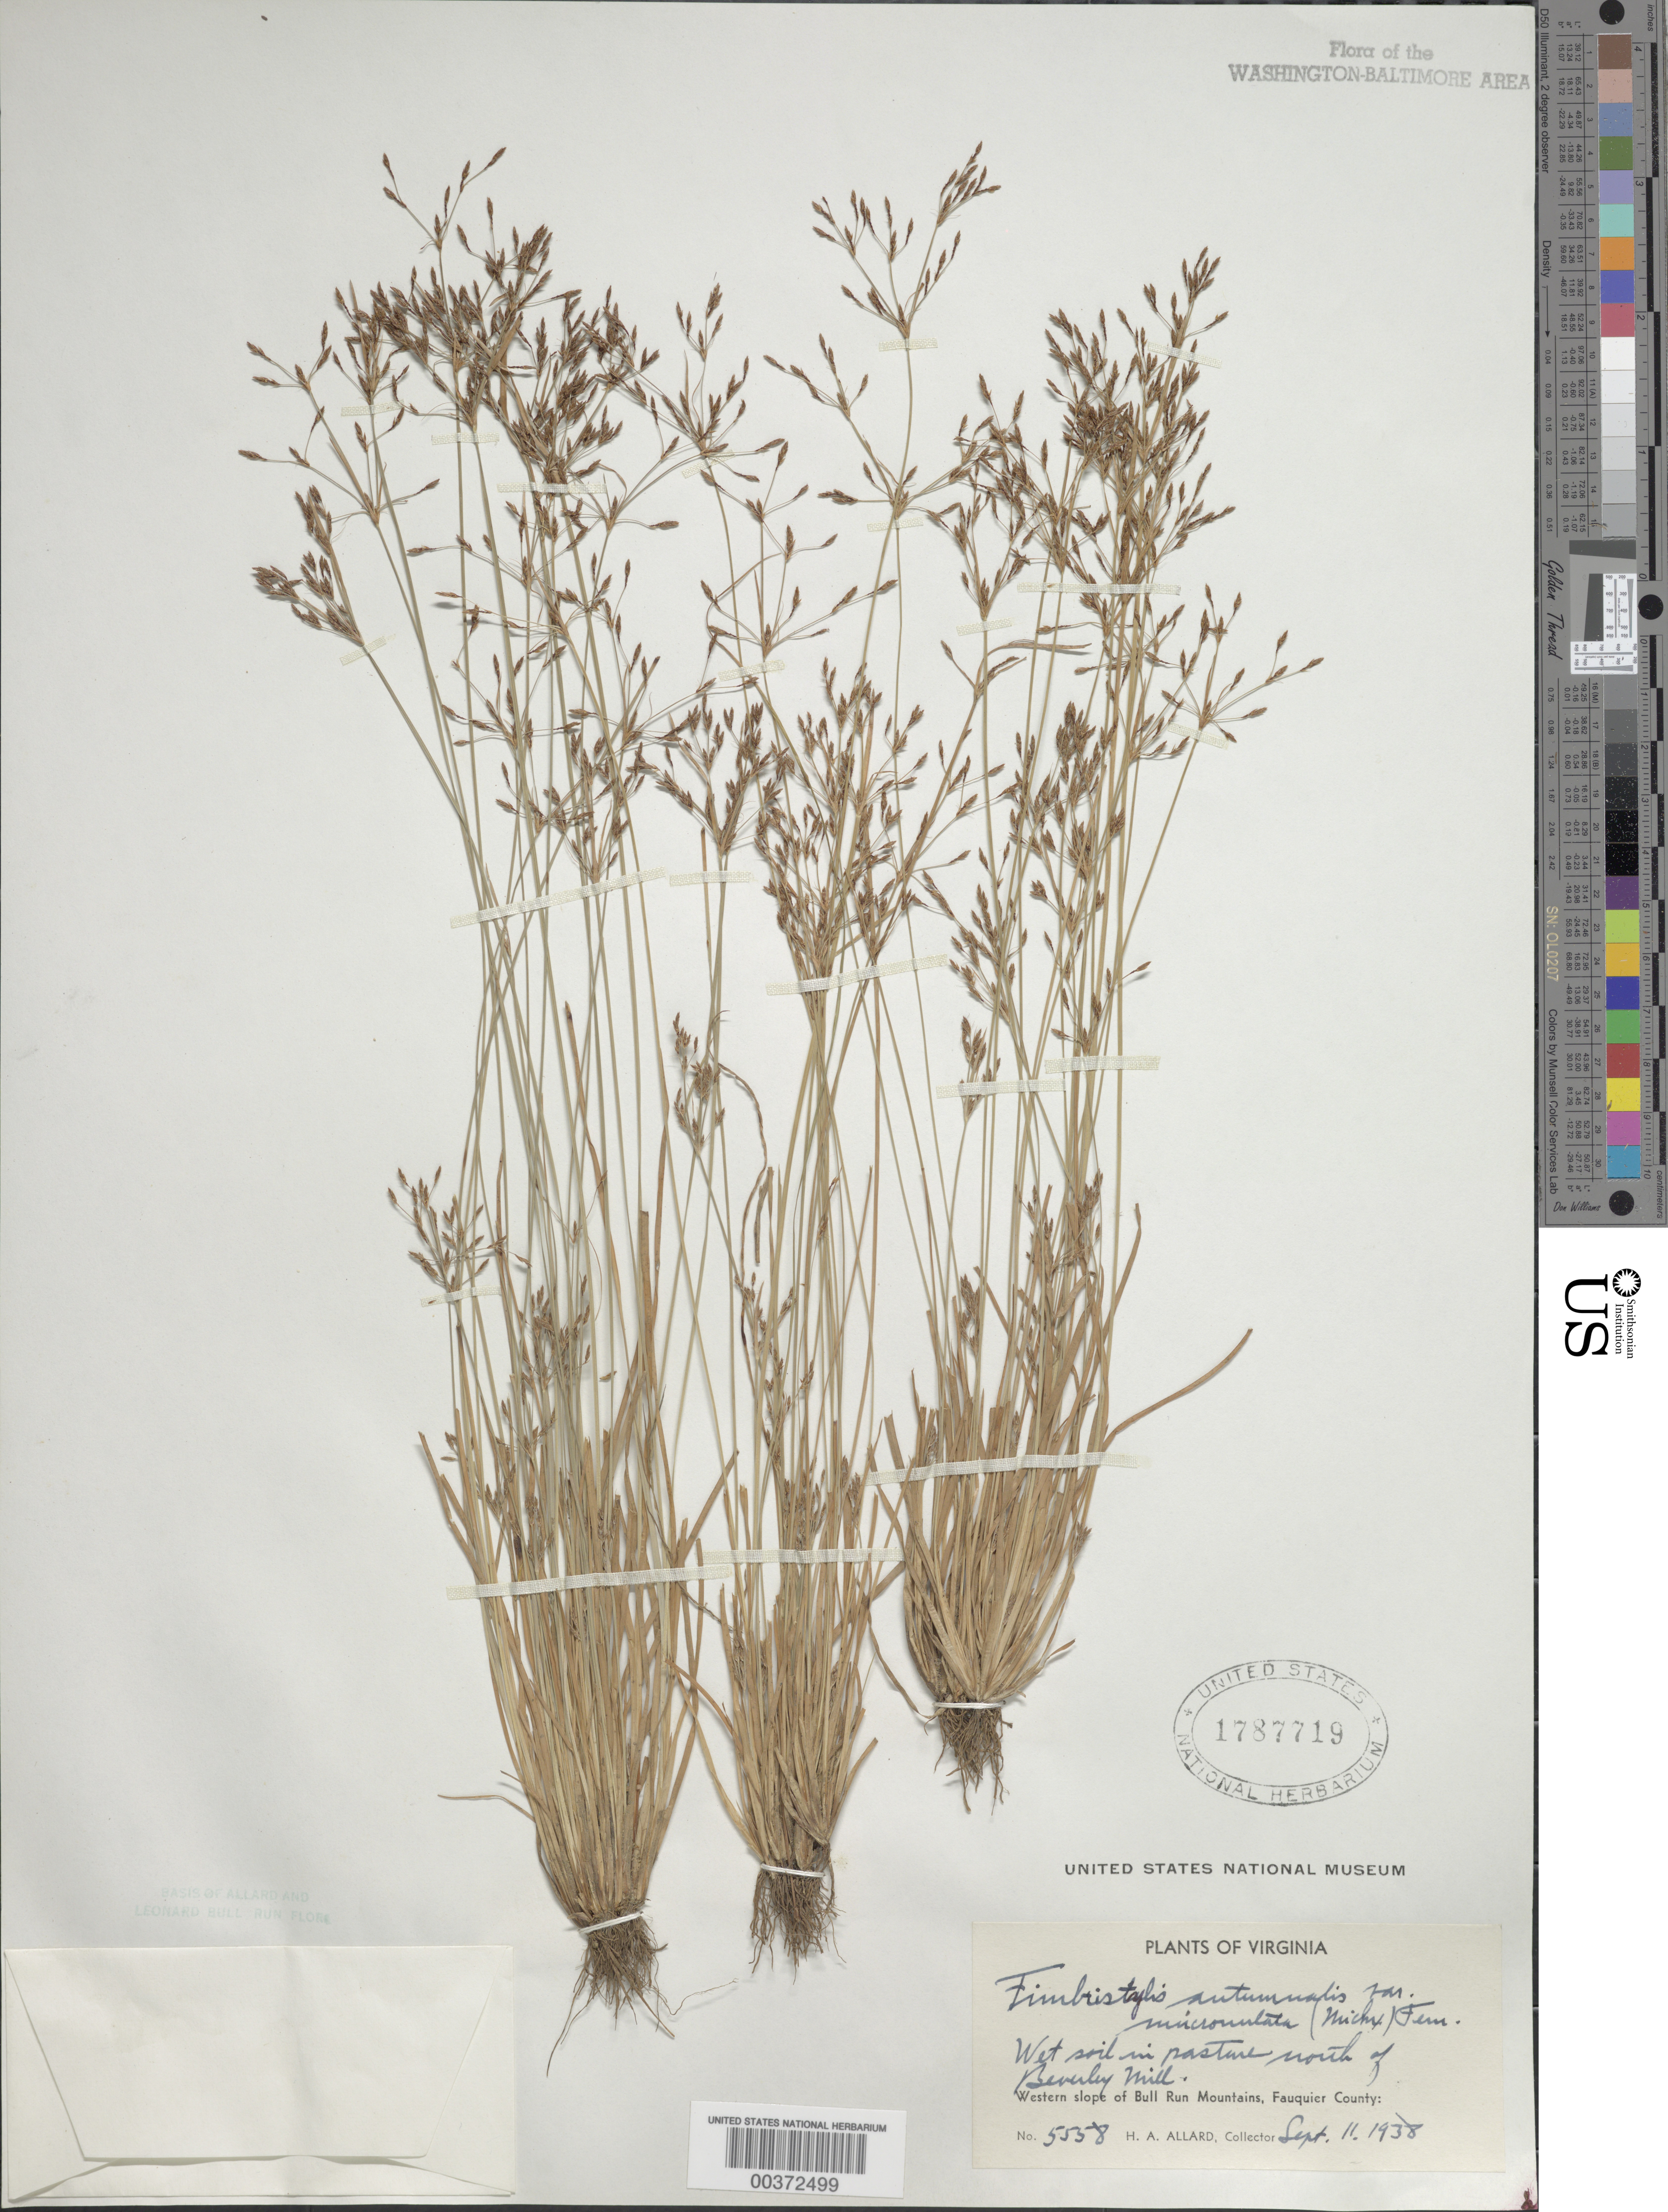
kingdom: Plantae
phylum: Tracheophyta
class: Liliopsida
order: Poales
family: Cyperaceae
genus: Fimbristylis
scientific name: Fimbristylis autumnalis (L.) Roem. & Schult.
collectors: H. A. Allard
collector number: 5558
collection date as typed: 11 Sep 1938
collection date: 1938-09-11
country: United States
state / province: Virginia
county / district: Fauquier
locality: North of Beverley Mill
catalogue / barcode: US 1787719